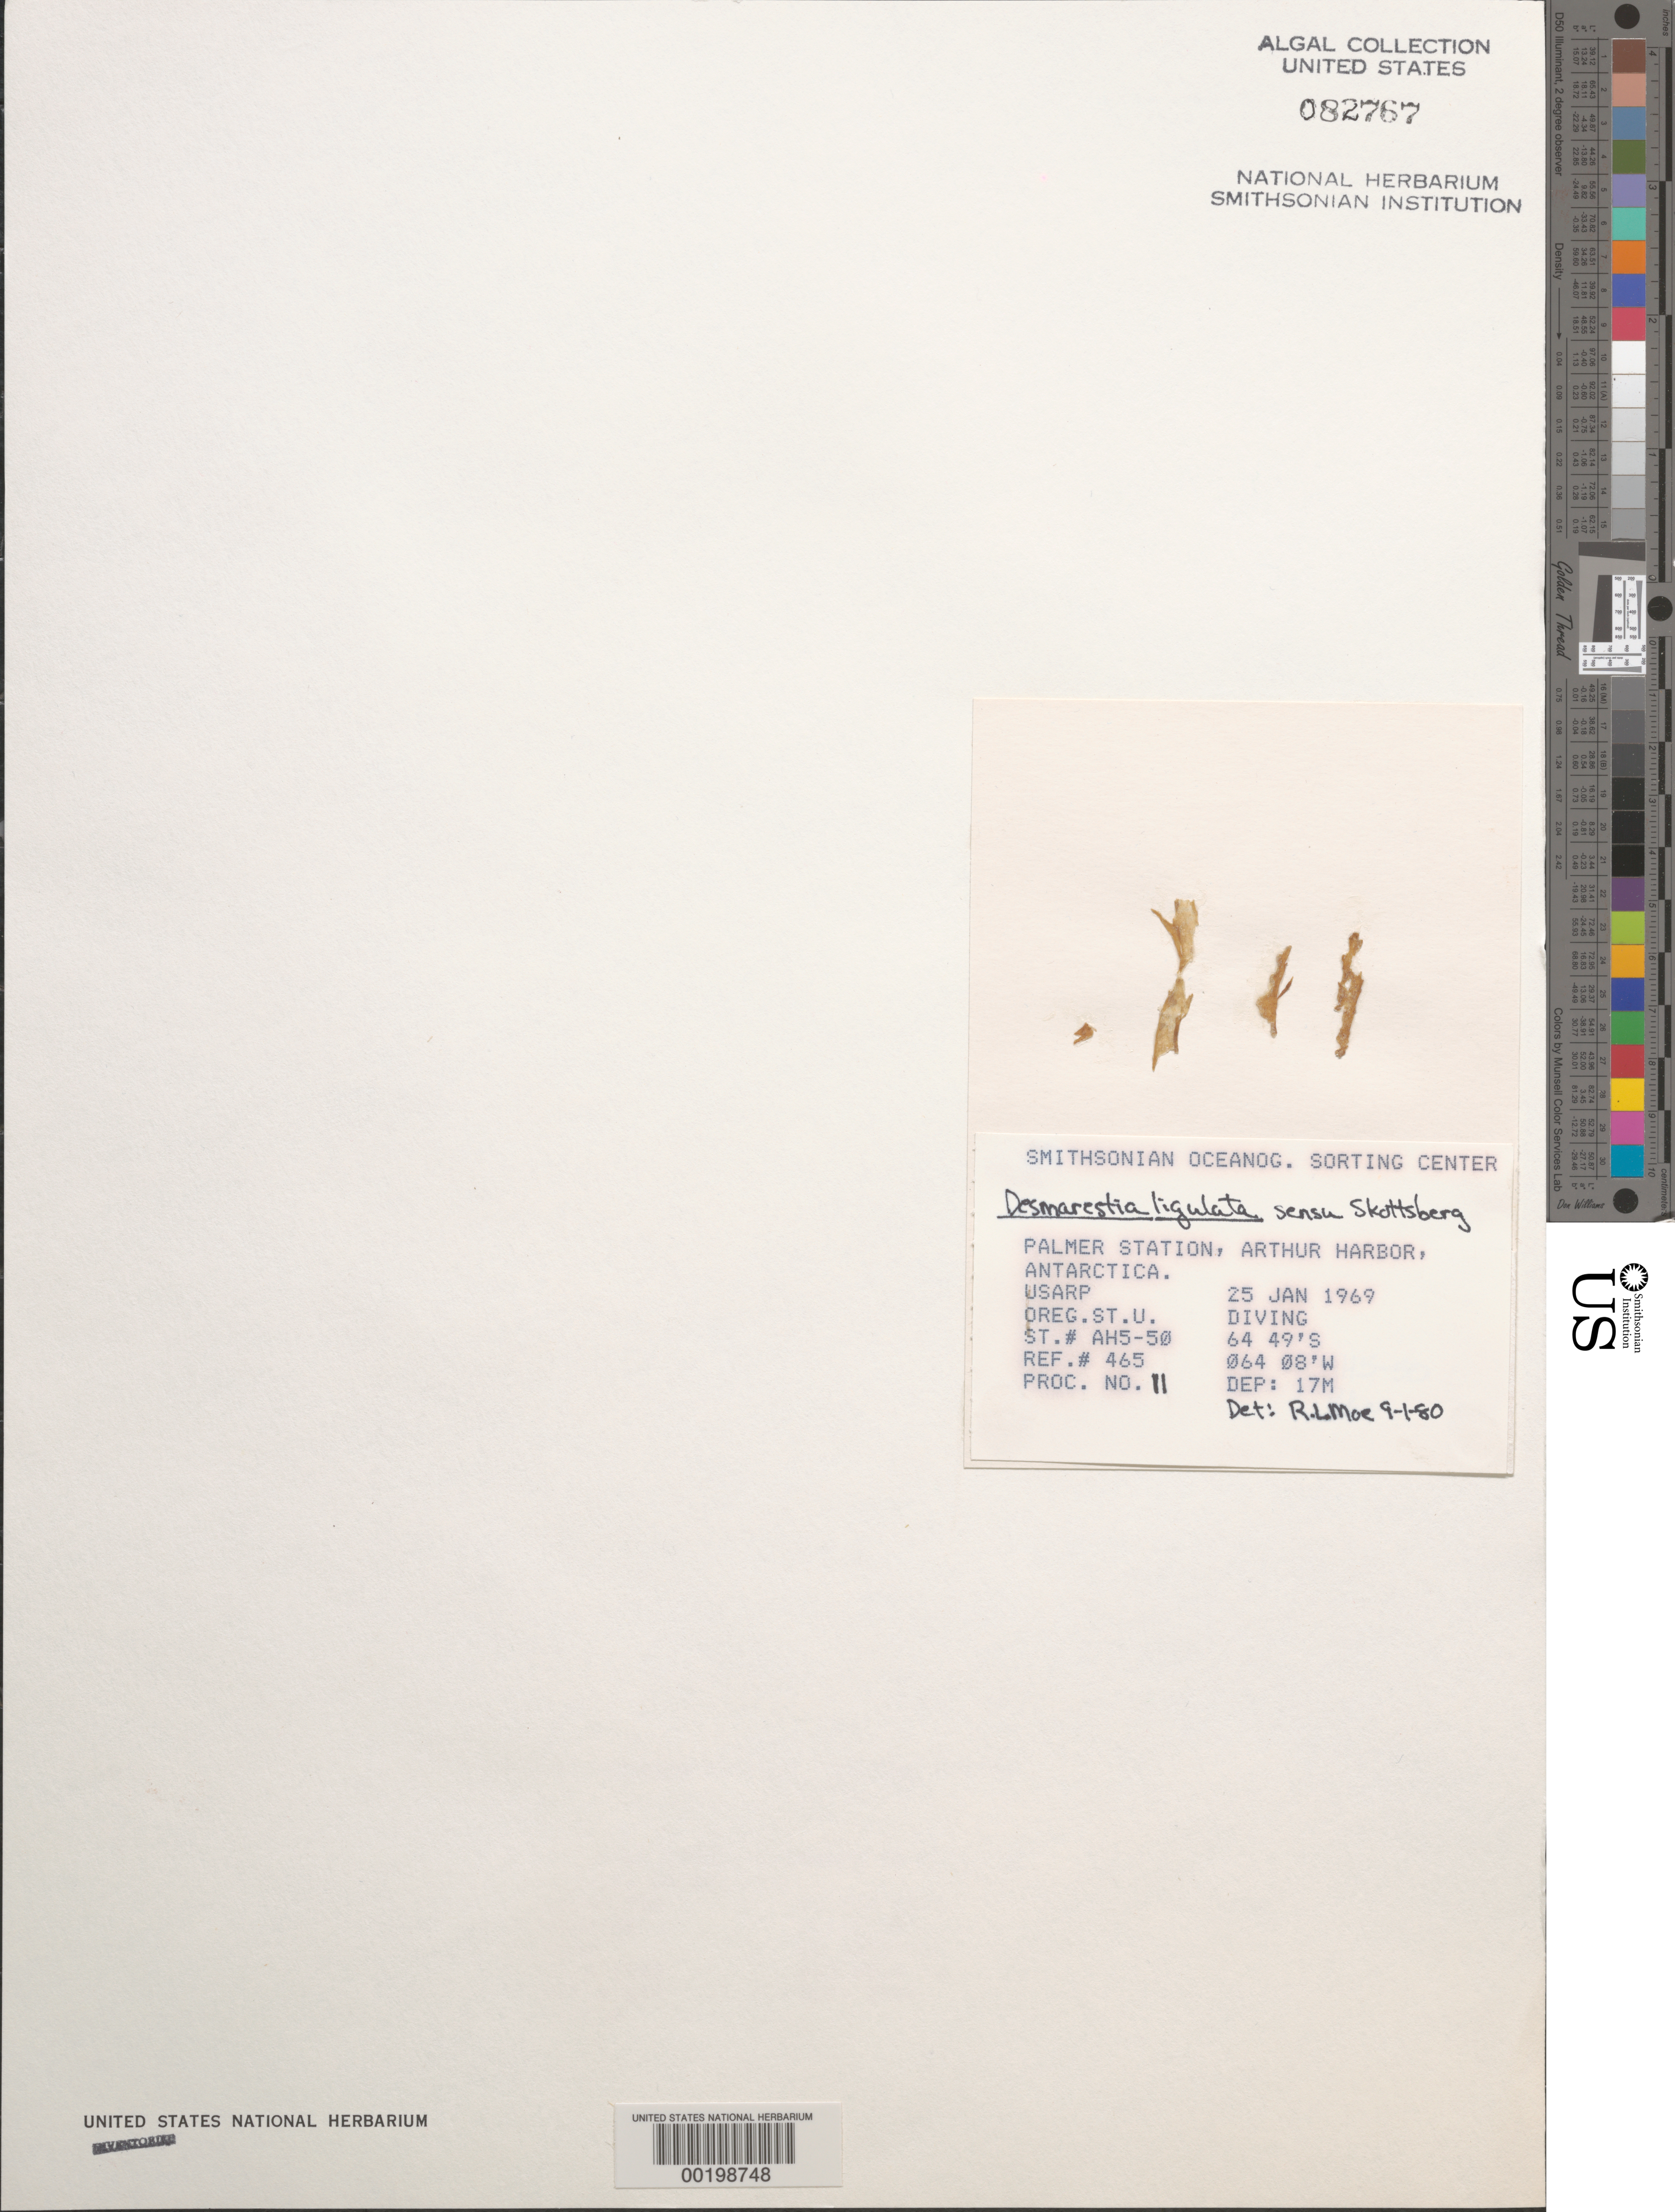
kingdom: Chromista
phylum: Ochrophyta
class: Phaeophyceae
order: Desmarestiales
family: Desmarestiaceae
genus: Desmarestia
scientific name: Desmarestia ligulata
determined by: Moe, R. L.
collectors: Oregon State University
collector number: Station Ah5-50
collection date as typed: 25 Jan 1969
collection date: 1969-01-25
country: Antarctica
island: Anvers Island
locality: Palmer Station, Arthur Harbor, Antarctic Peninsula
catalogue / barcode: US 82767